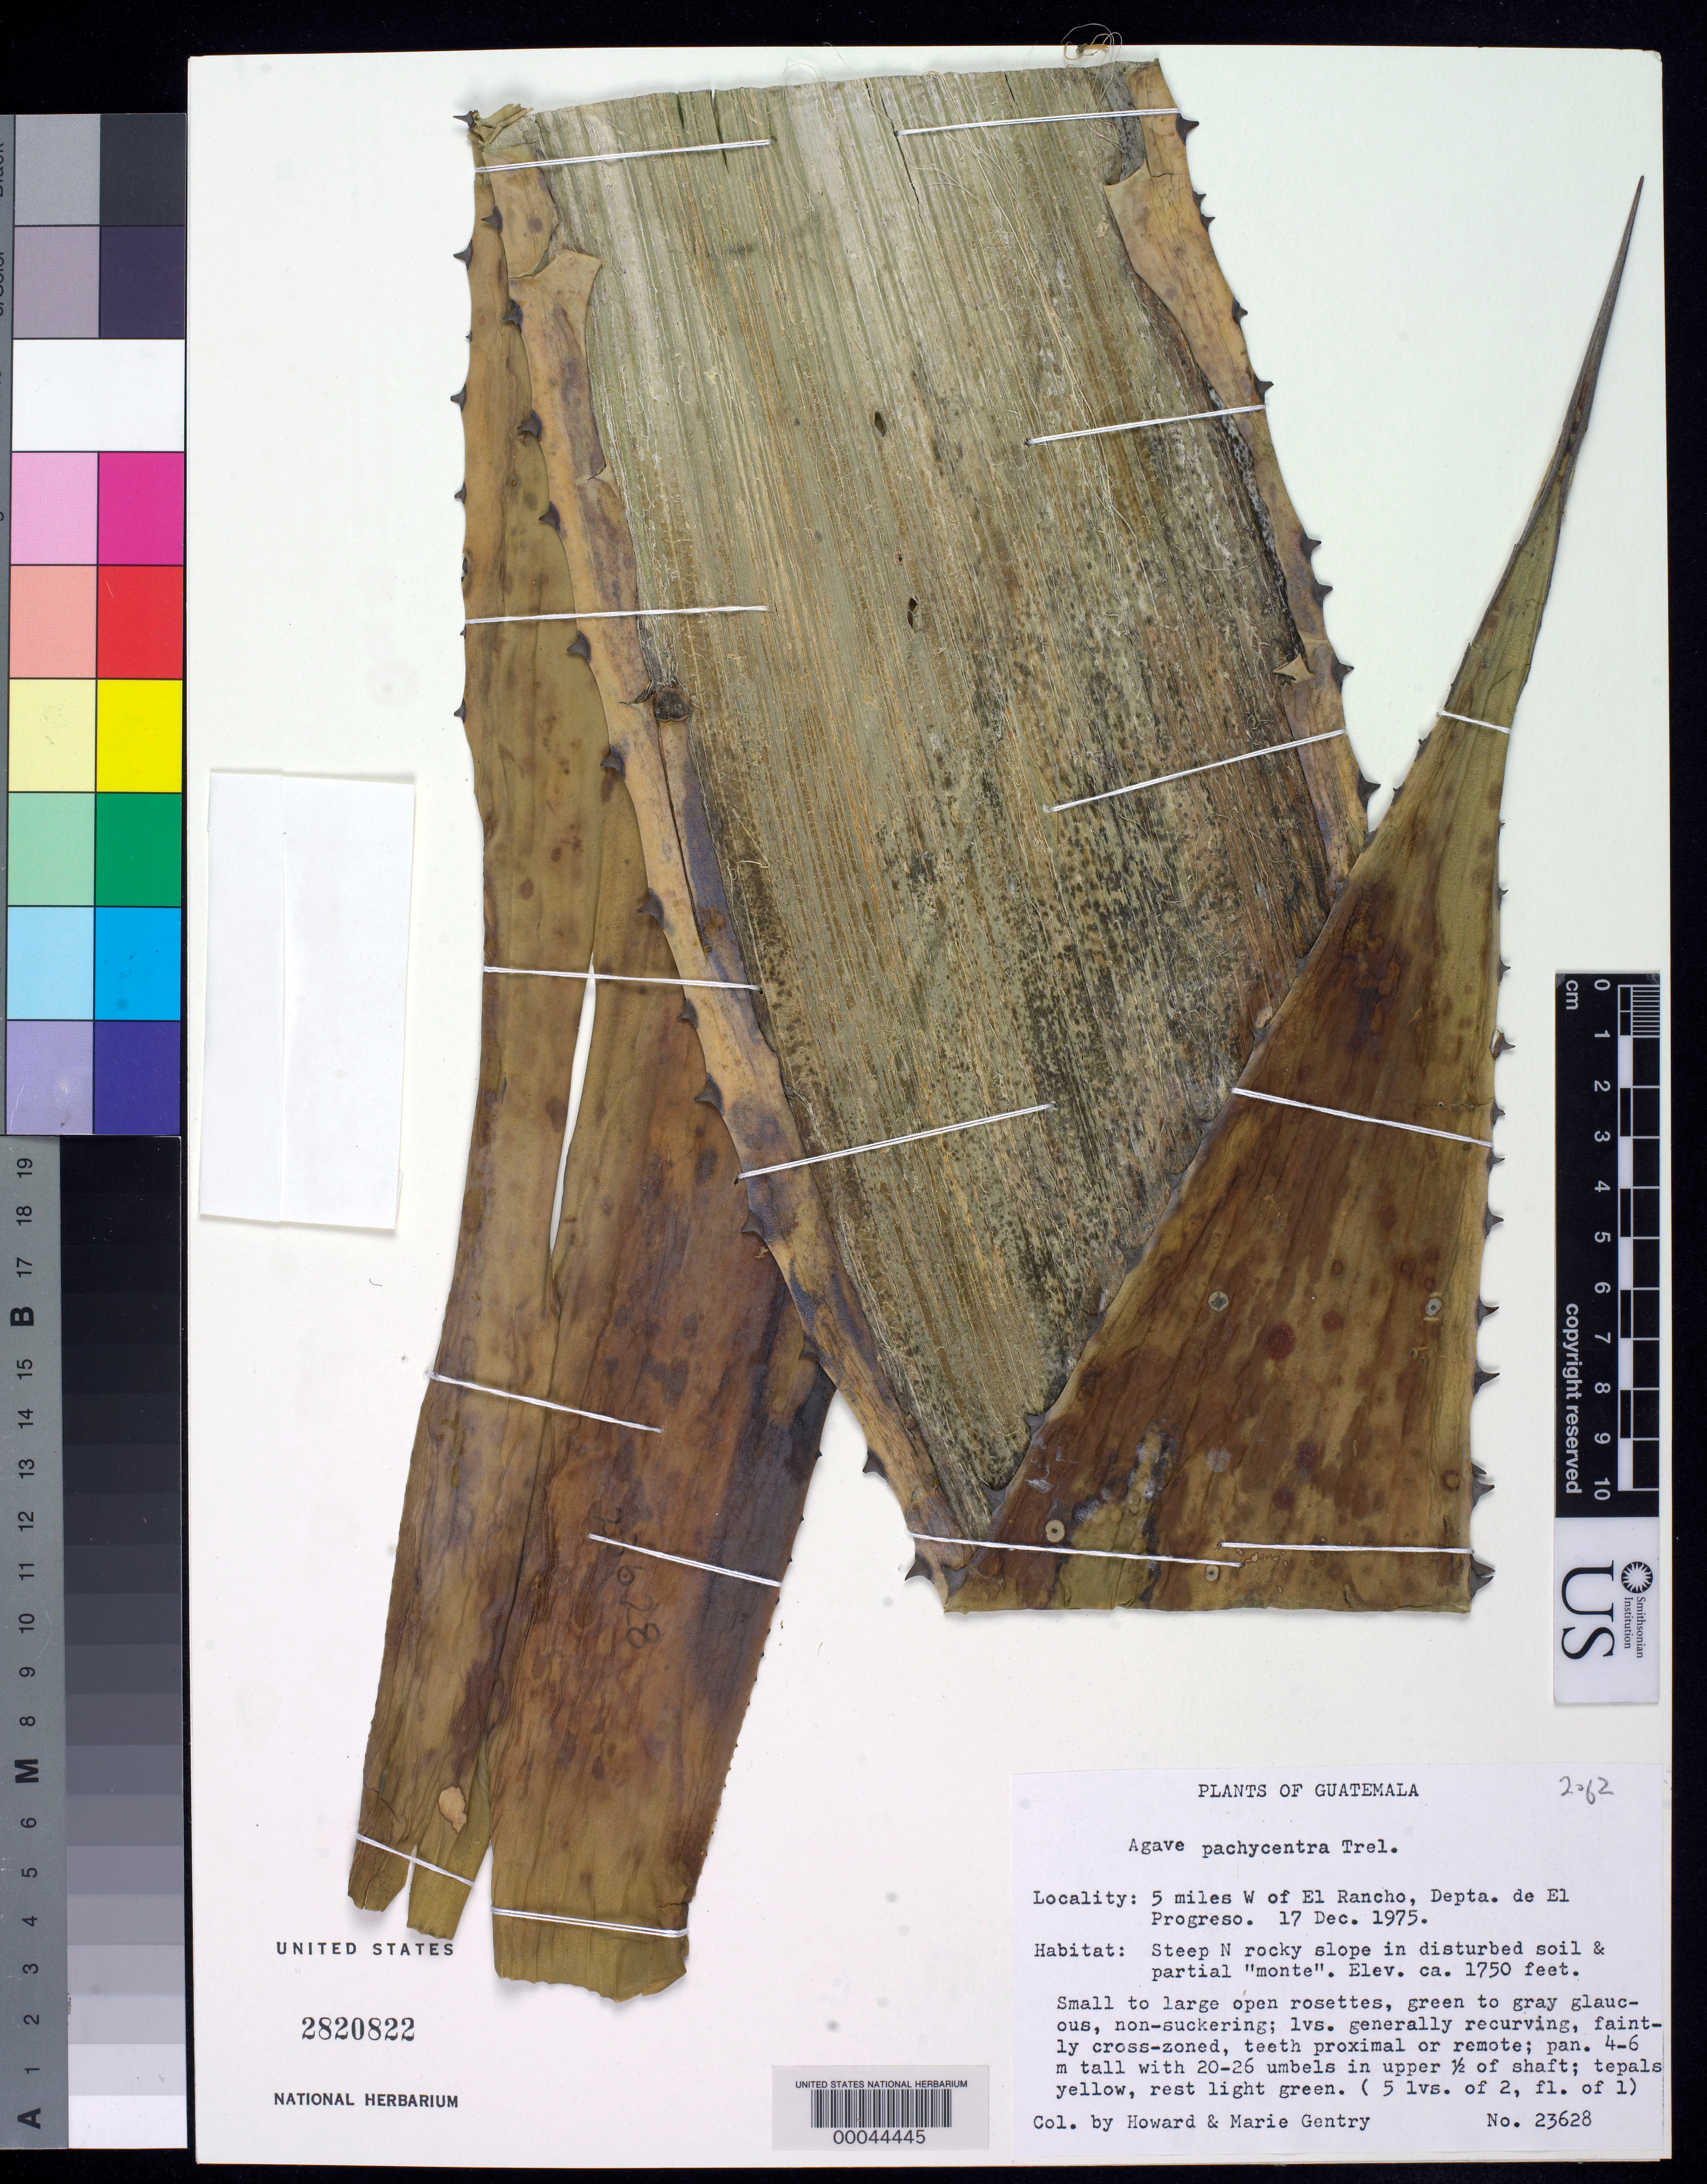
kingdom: Plantae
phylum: Tracheophyta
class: Liliopsida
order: Asparagales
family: Asparagaceae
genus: Agave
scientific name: Agave pachycentra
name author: Trel.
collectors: H. S. Gentry & M. Gentry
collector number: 23628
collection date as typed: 17 Dec 1975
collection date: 1975-12-17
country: Guatemala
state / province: El Progreso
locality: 5 mi W of El Rancho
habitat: Steep n rocky slope in disturbed soil & partial "monte"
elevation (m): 533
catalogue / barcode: US 2820822